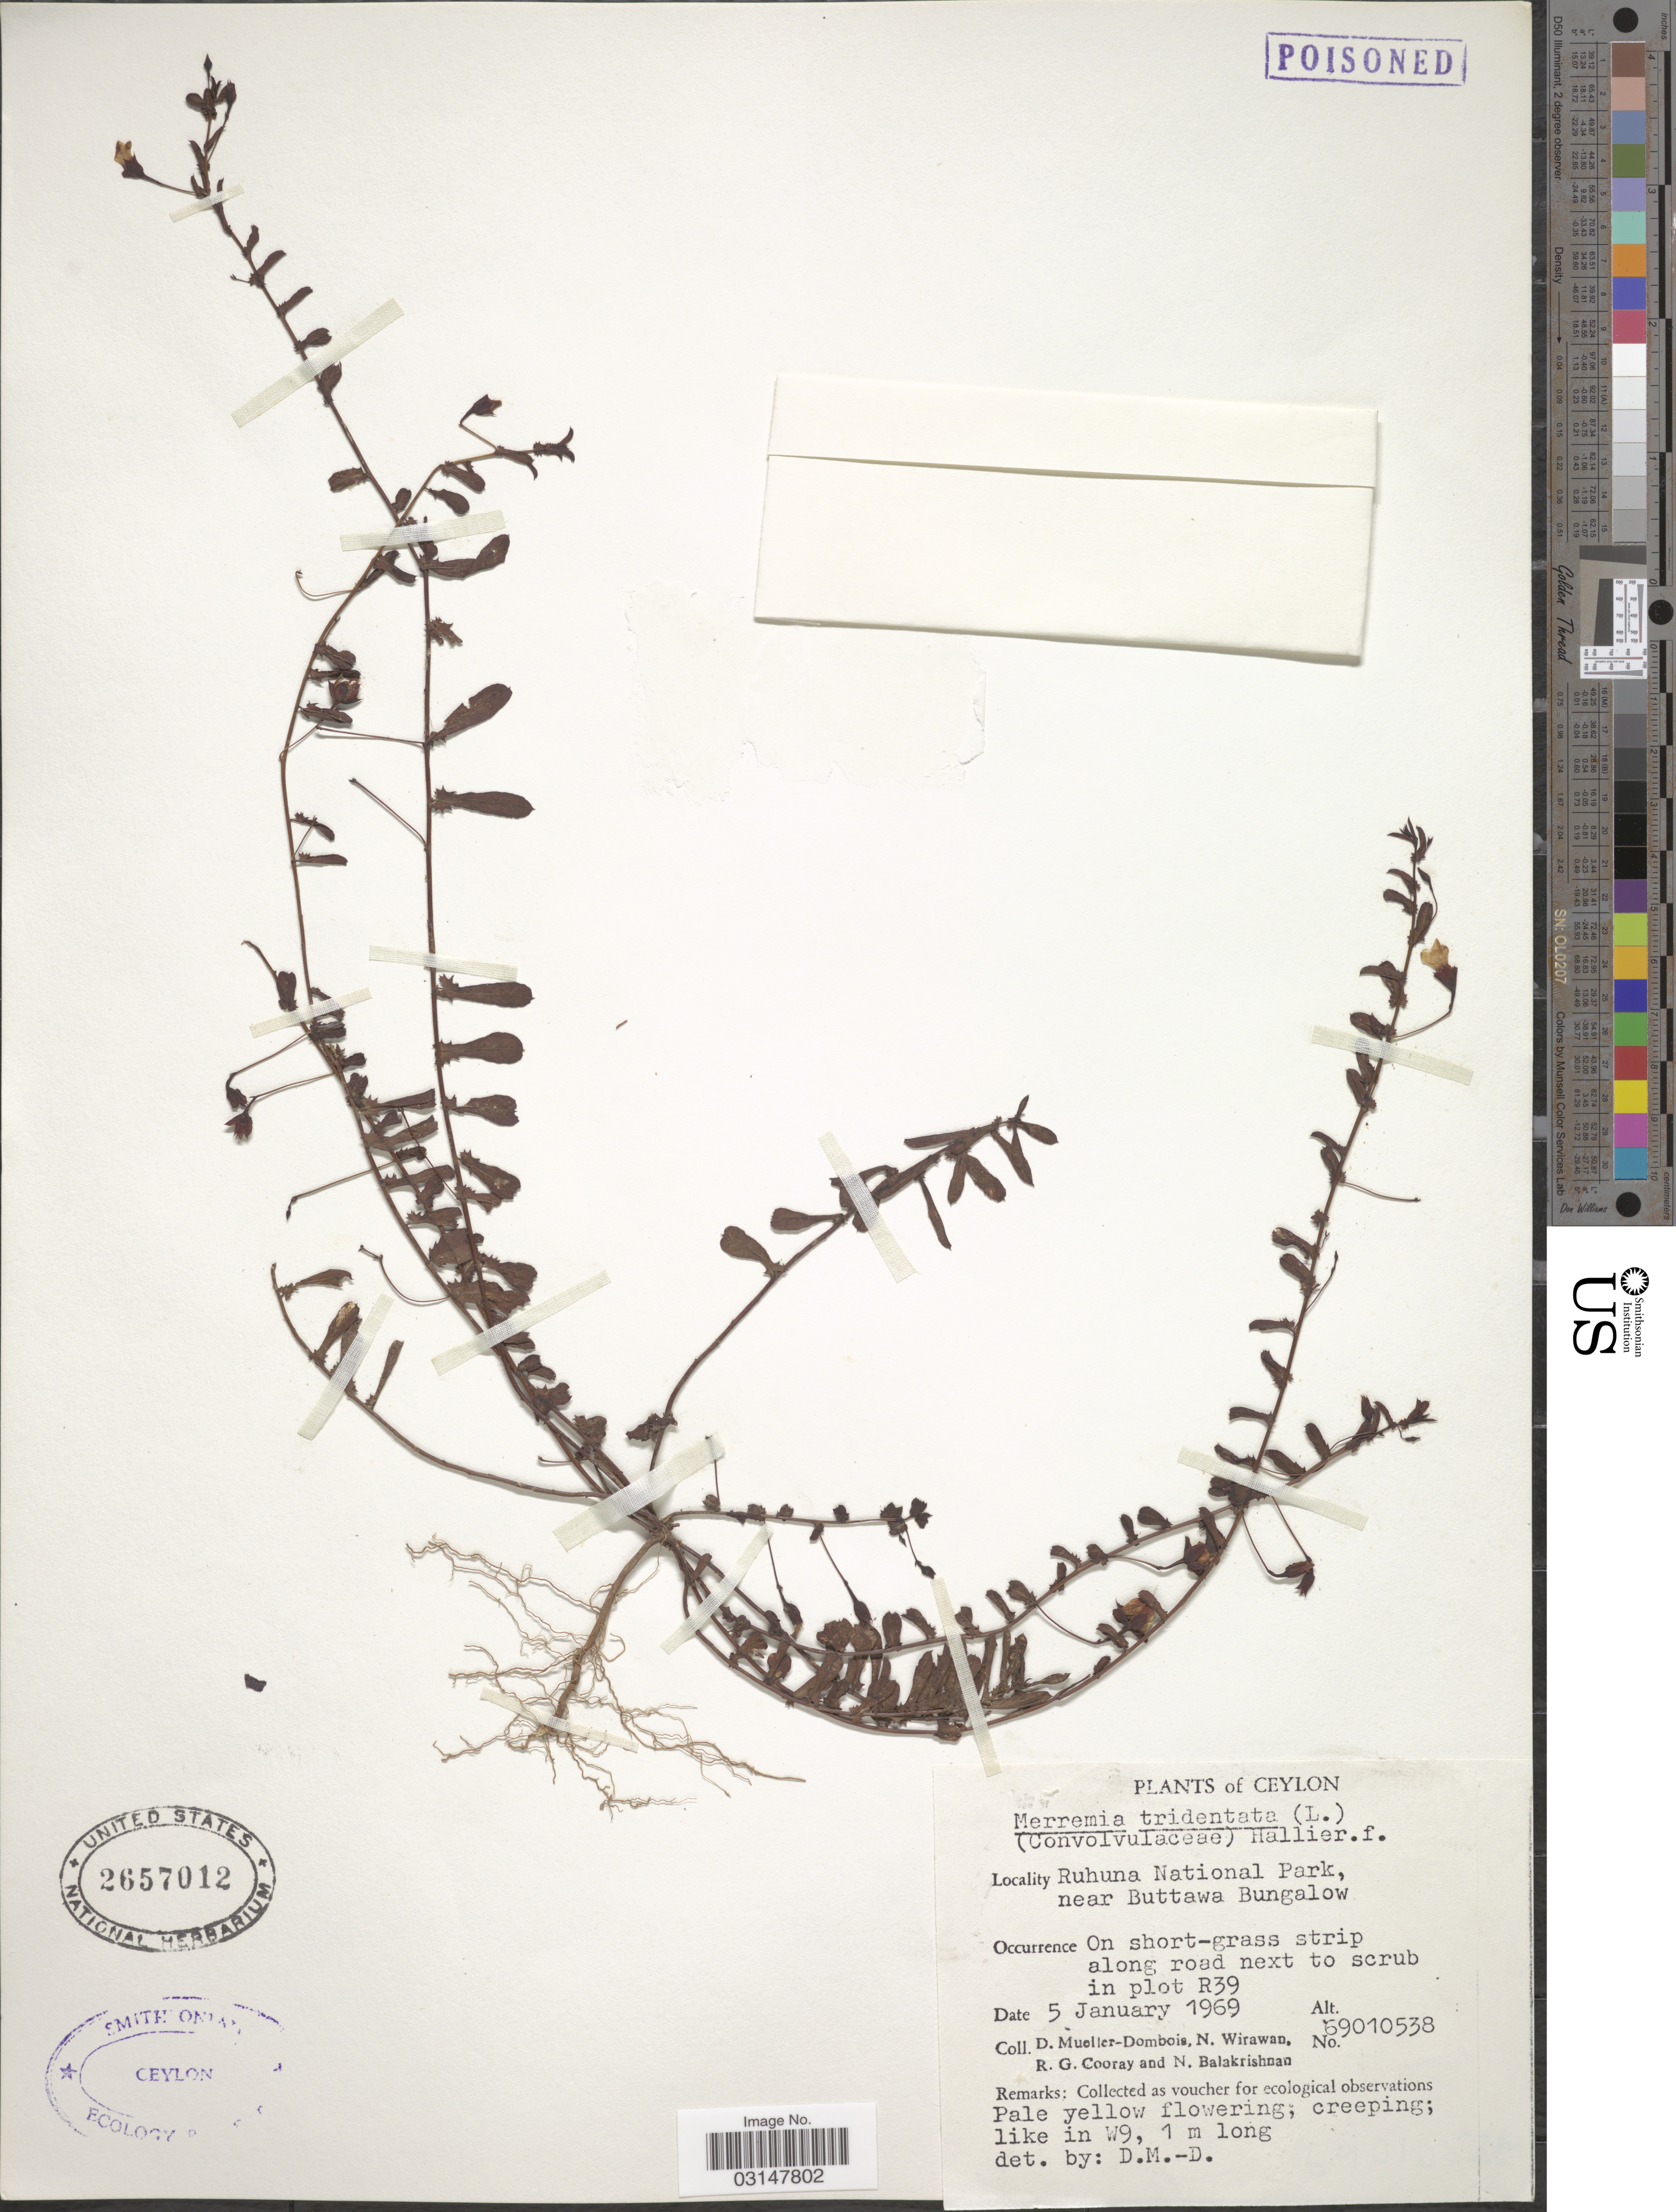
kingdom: Plantae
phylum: Tracheophyta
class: Magnoliopsida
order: Solanales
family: Convolvulaceae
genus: Xenostegia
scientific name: Xenostegia tridentata subsp. tridentata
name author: (L.) D.F. Austin & Staples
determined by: Strong, Mark T., (BOT), Smithsonian Institution - National Museum of Natural History (UNITED STATES)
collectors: D. Mueller-Dombois, N. Wirawan, R. Cooray & N. Balakrishnan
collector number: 69010538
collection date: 1969-01-05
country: Sri Lanka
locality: Ceylon. Ruhuna National Park, near Buttawa Bungalow. Plot R39.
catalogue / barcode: US 2657012